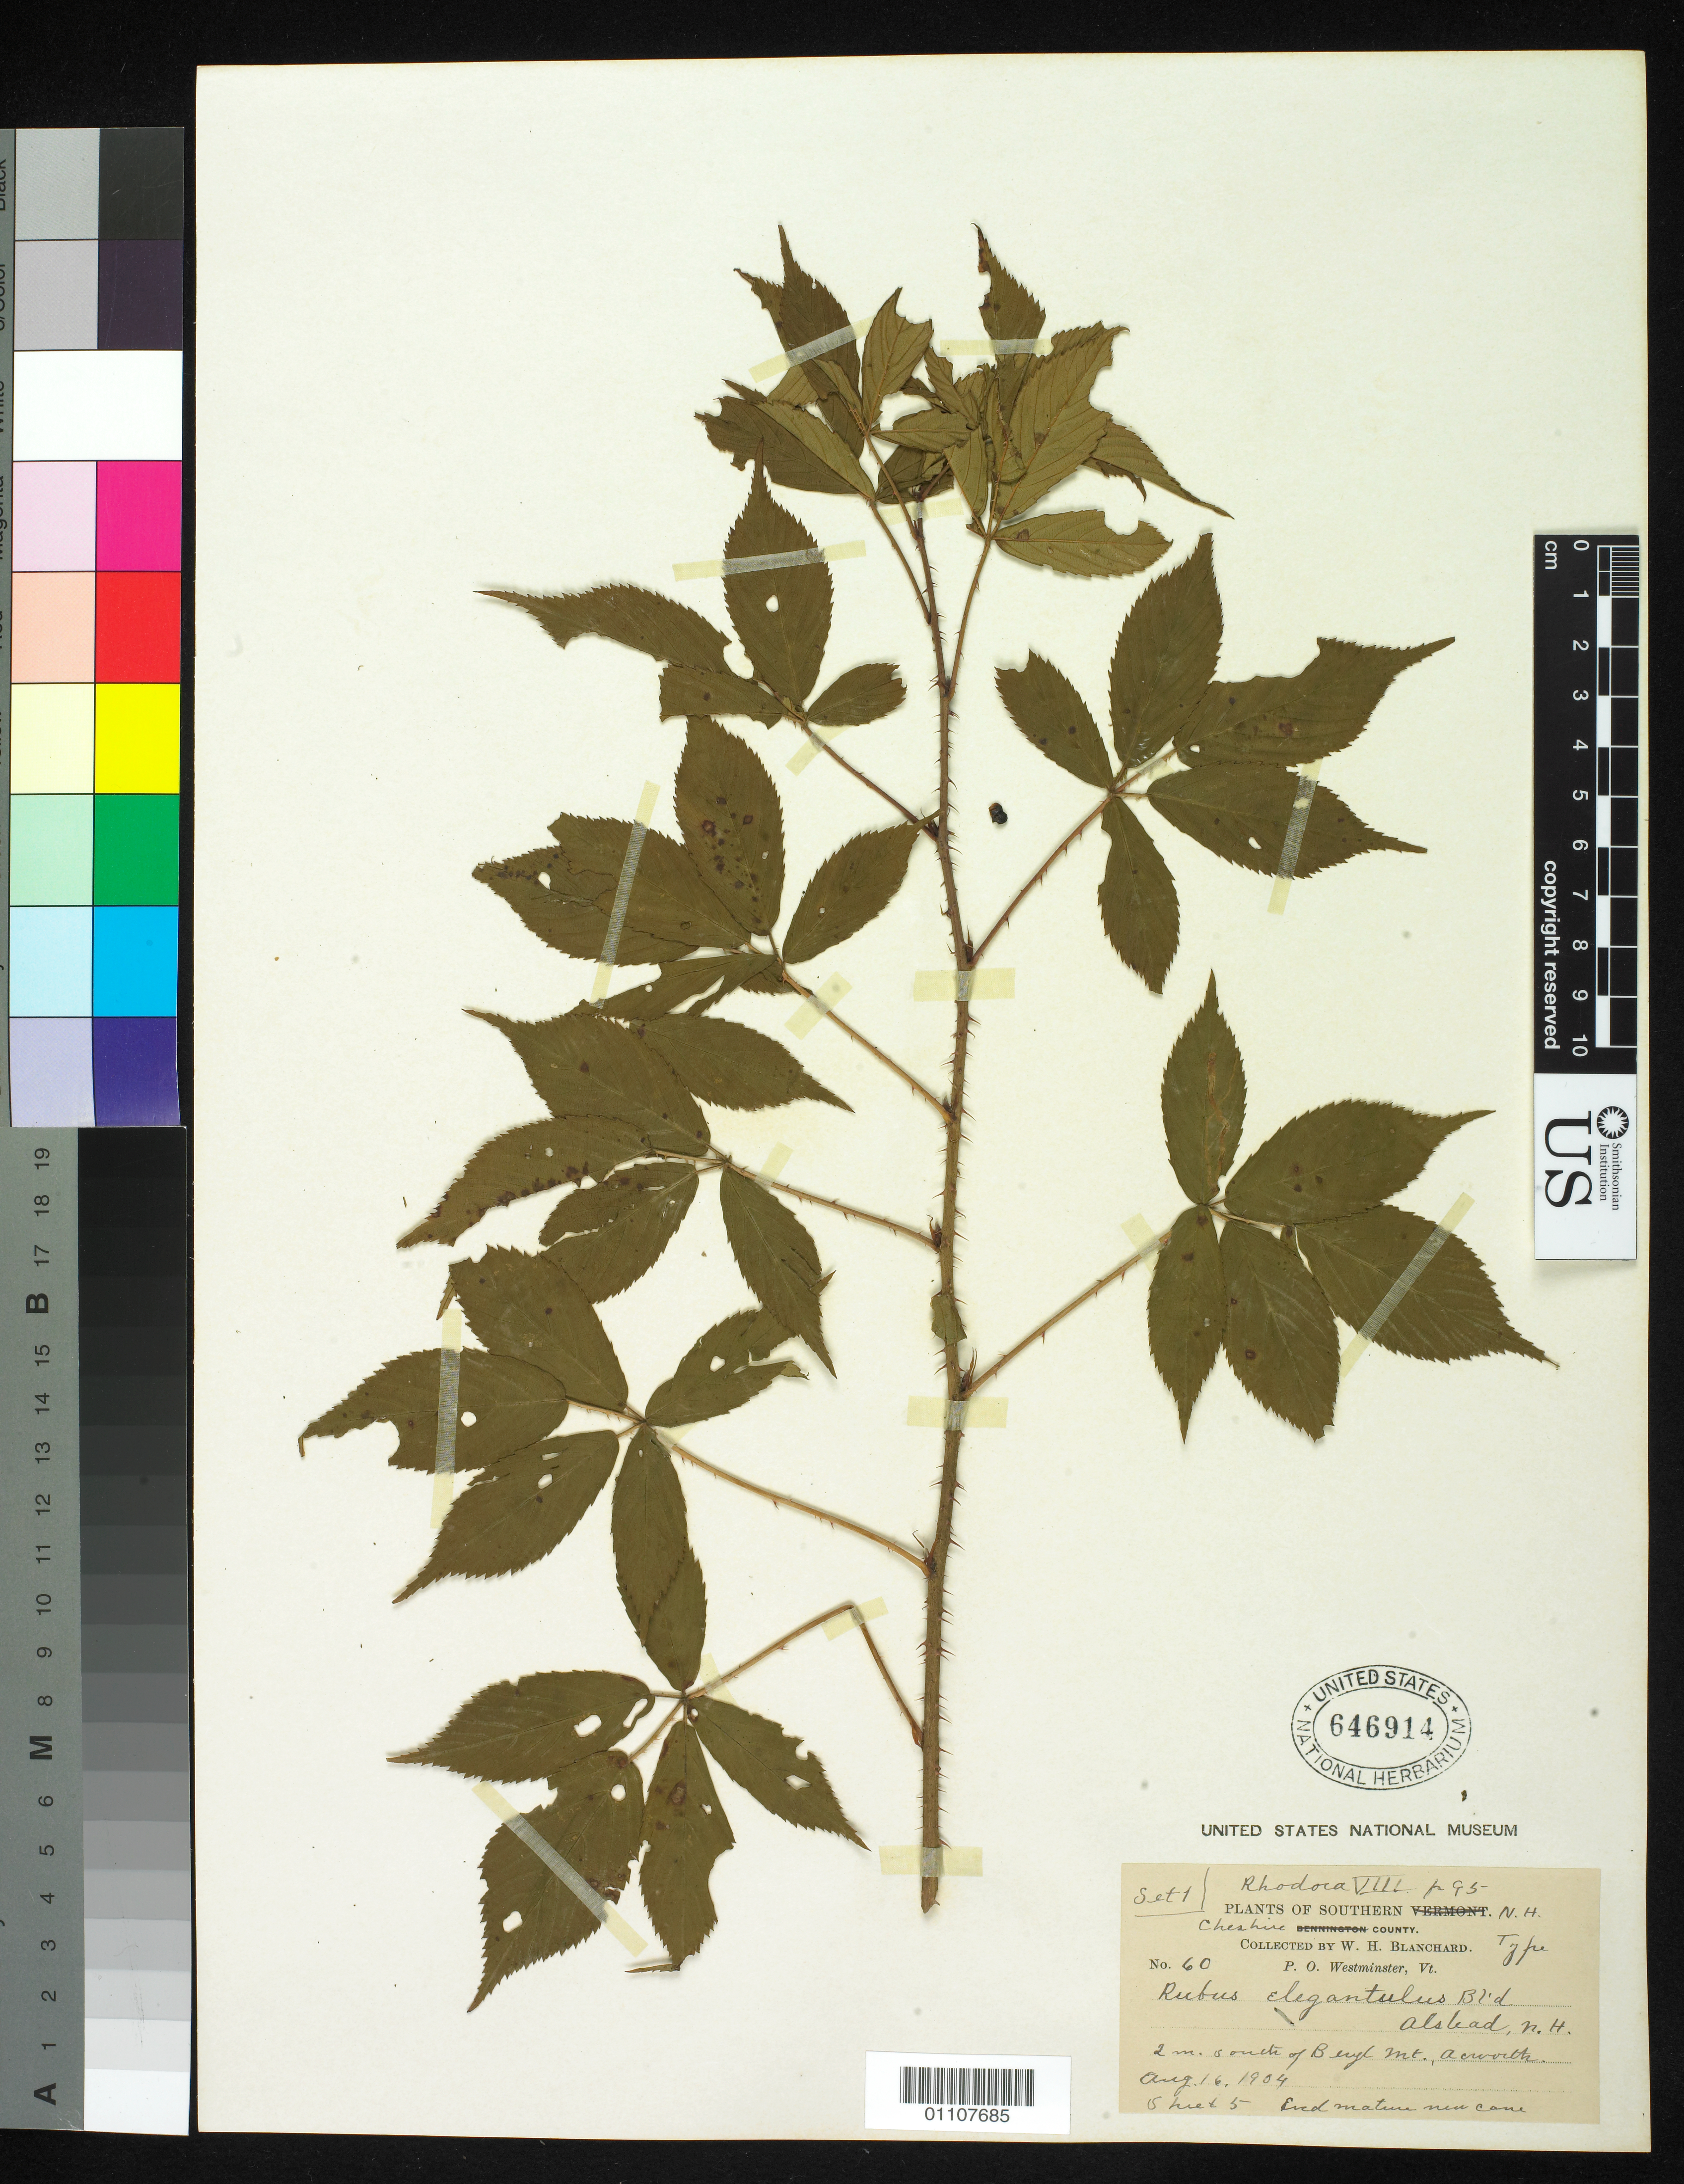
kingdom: Plantae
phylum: Tracheophyta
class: Magnoliopsida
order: Rosales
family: Rosaceae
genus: Rubus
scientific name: Rubus elegantulus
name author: Blanch.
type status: Syntype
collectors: W. H. Blanchard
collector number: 60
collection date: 1904-08-16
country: United States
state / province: New Hampshire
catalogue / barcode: US 646914